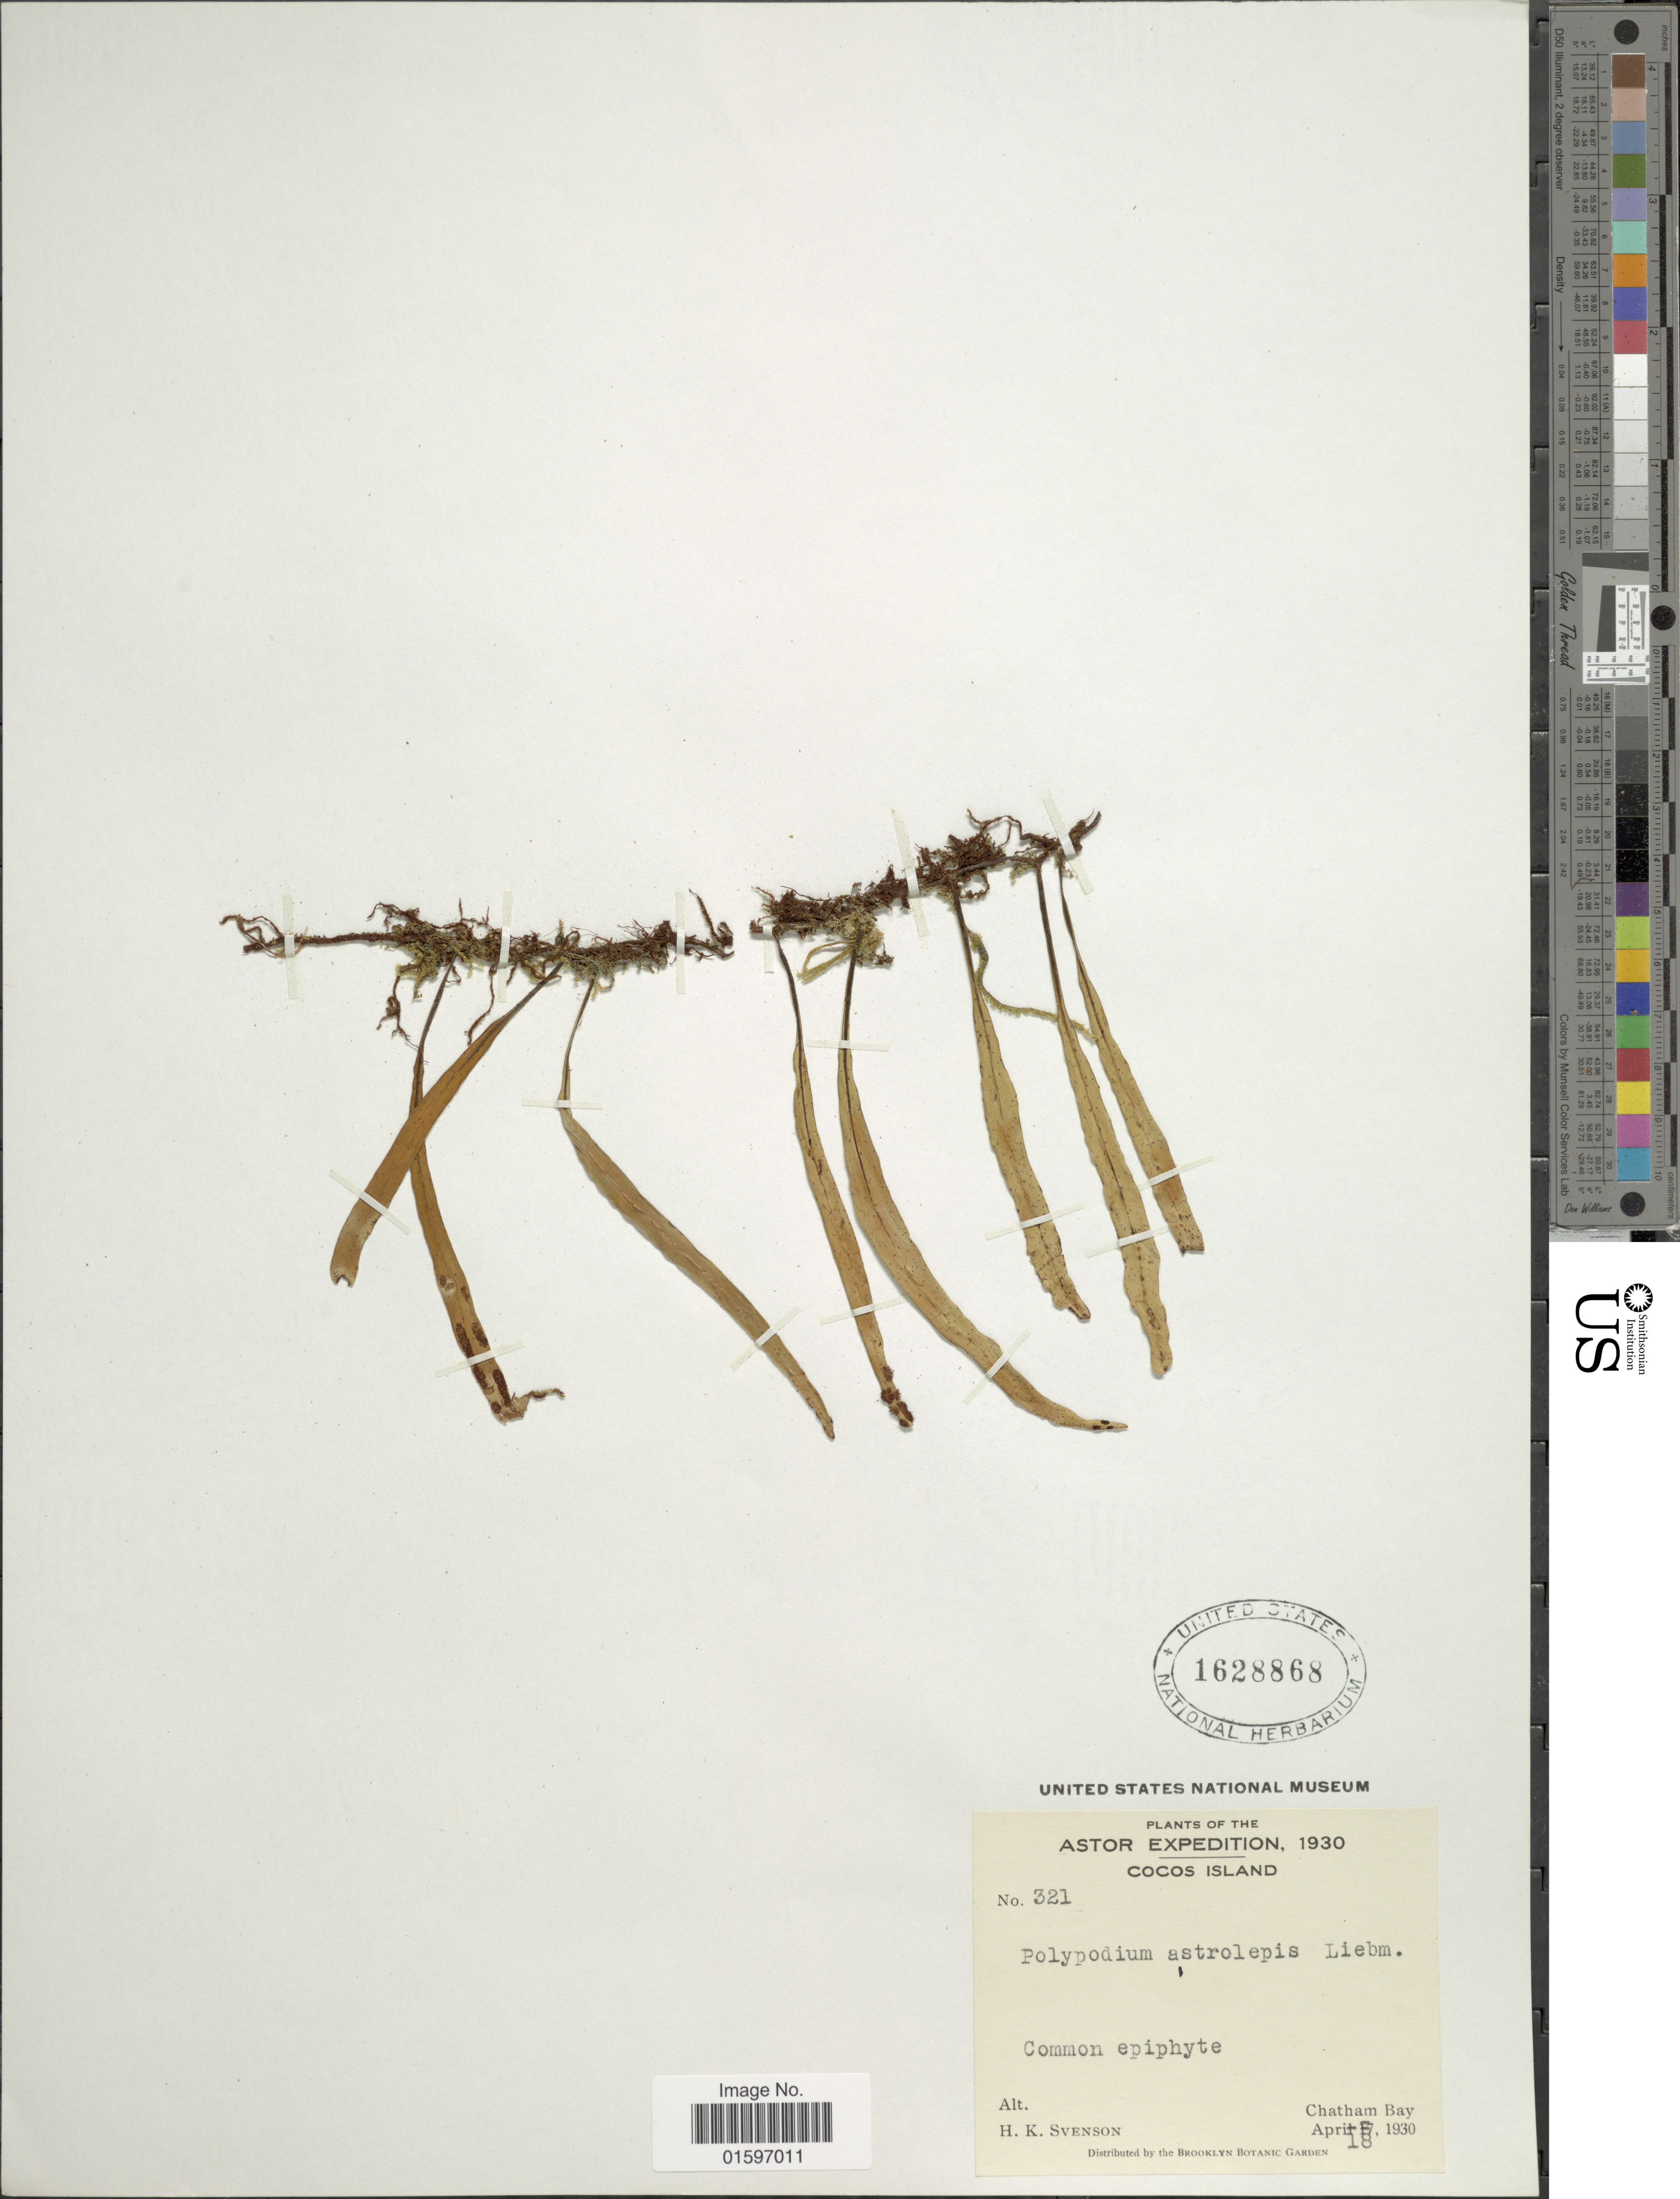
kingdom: Plantae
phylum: Tracheophyta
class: Polypodiopsida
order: Polypodiales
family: Polypodiaceae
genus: Pleopeltis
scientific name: Pleopeltis astrolepis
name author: (Liebm.) E. Fourn.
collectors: H. K. Svenson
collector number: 321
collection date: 1930-04-18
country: New Zealand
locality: Cocos Island. Chatham Bay.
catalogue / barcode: US 1628868